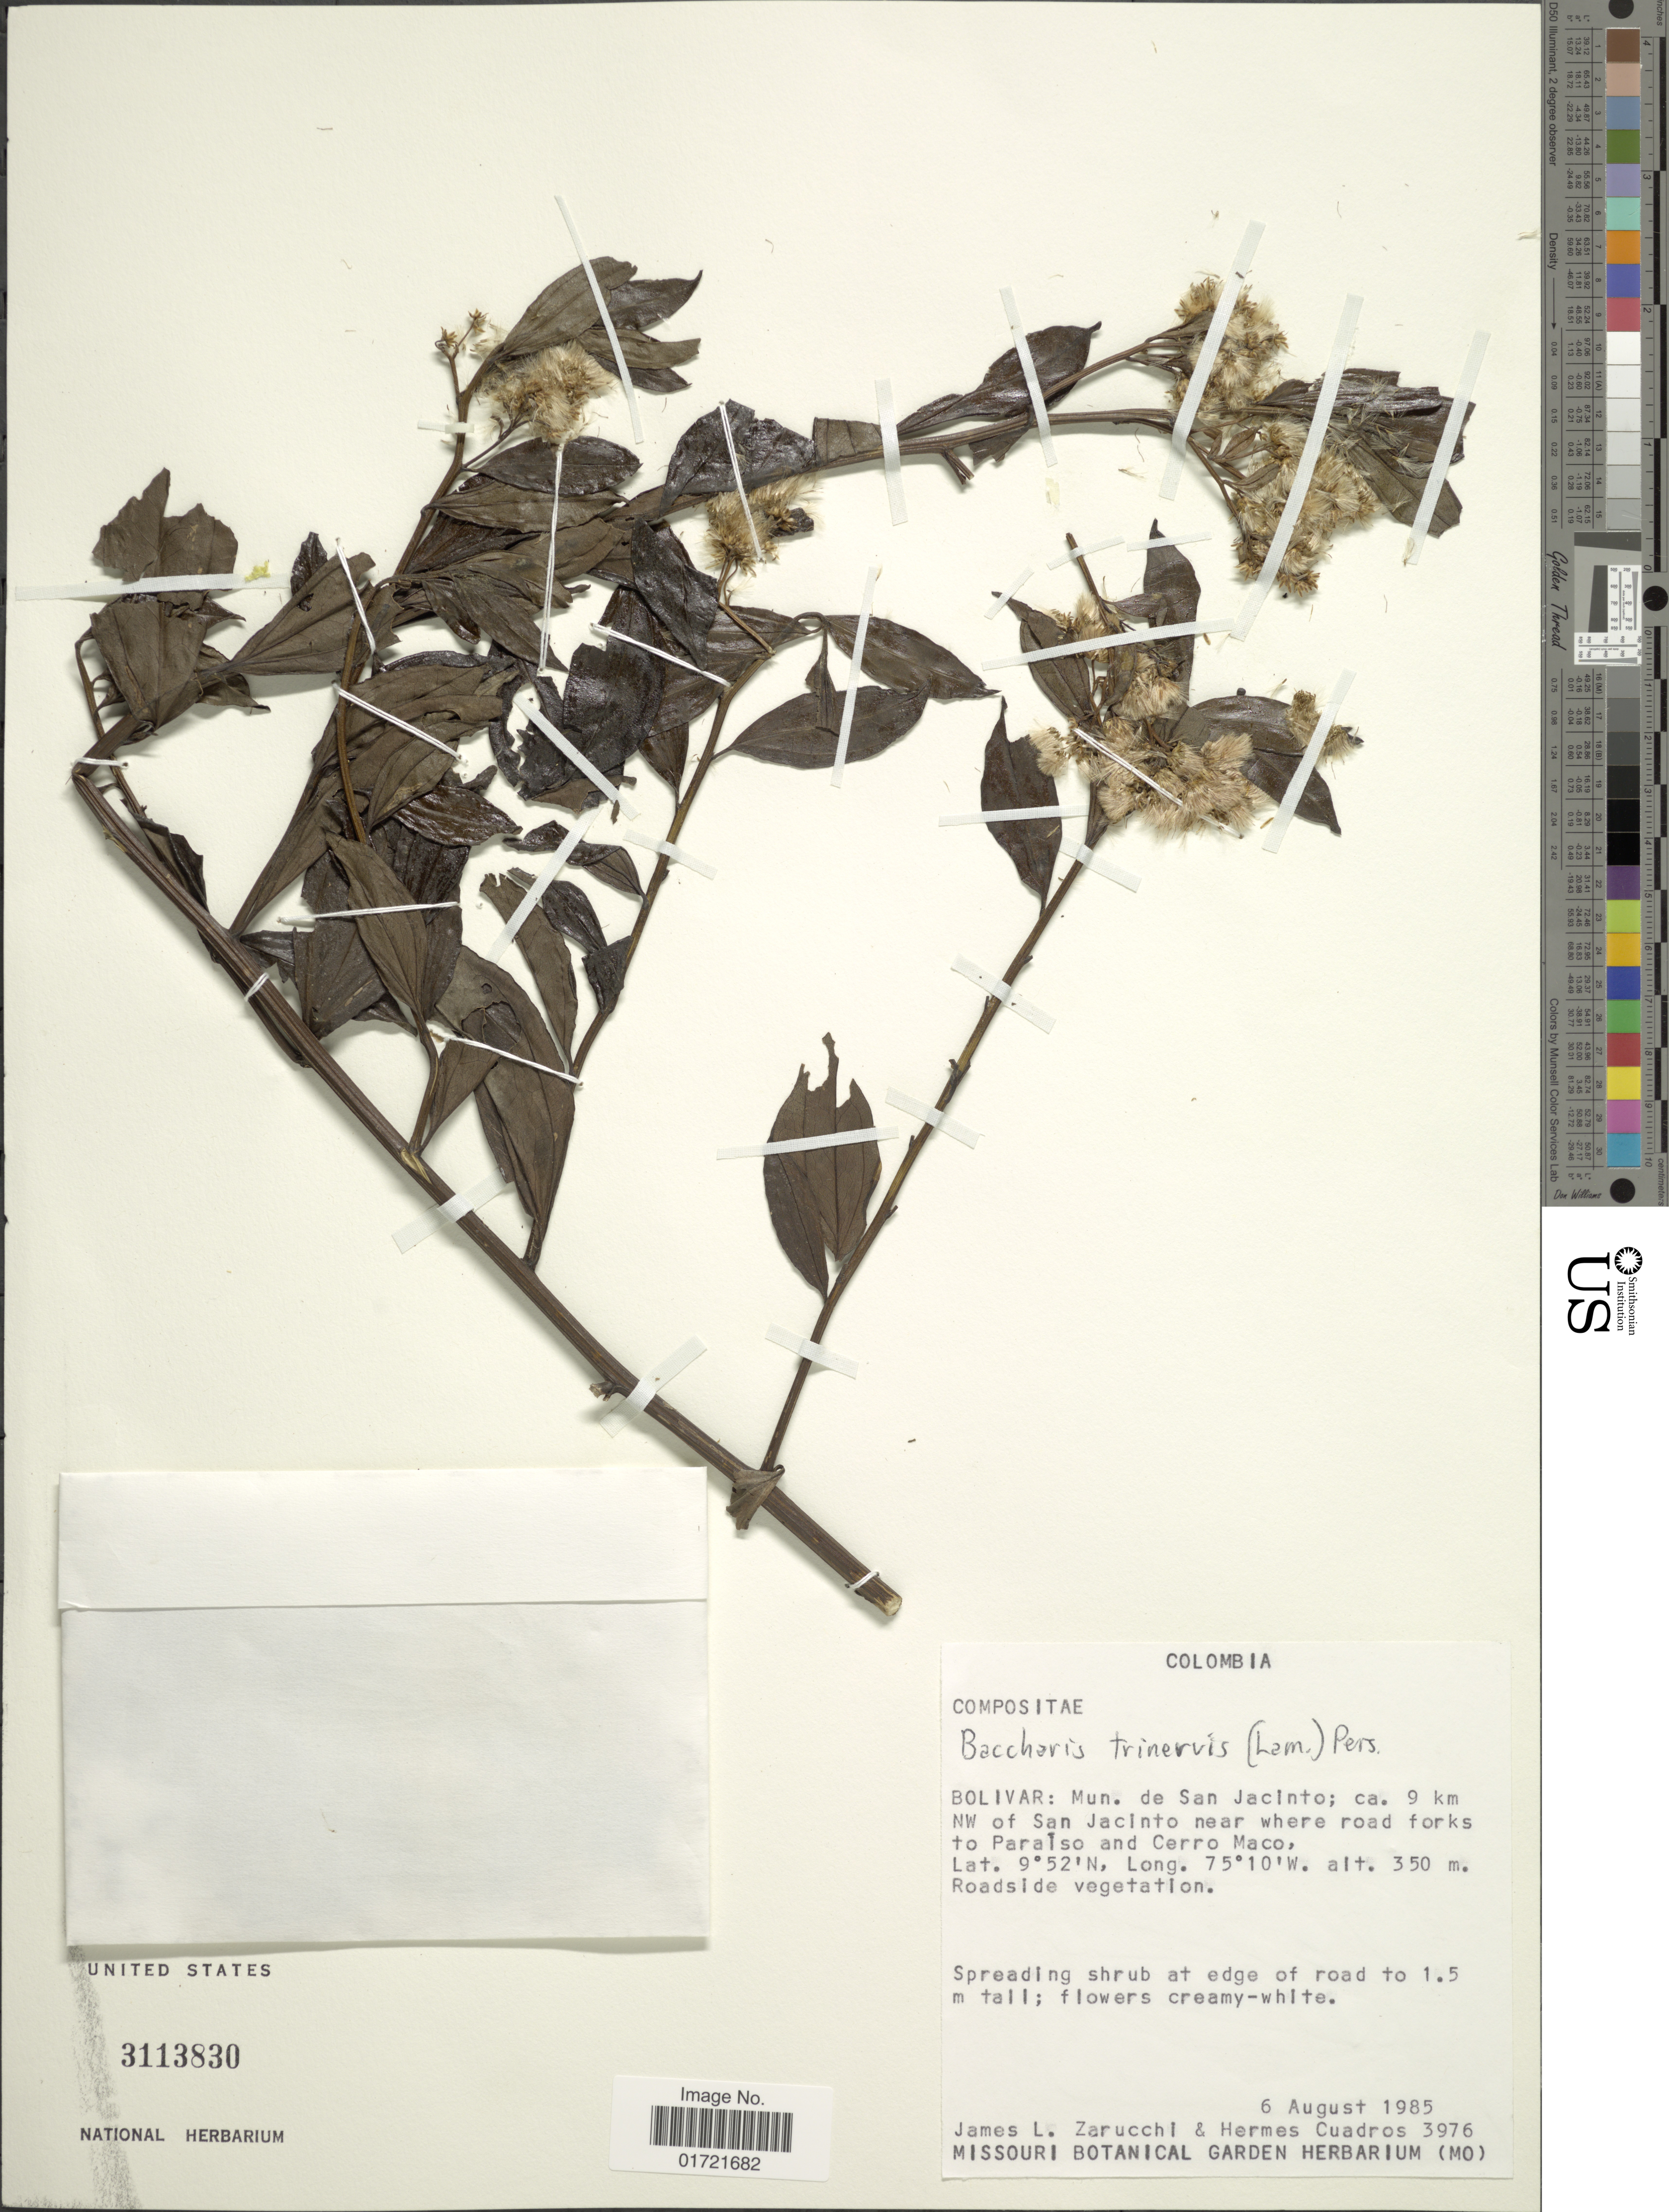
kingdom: Plantae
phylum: Tracheophyta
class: Magnoliopsida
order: Asterales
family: Asteraceae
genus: Baccharis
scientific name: Baccharis trinervis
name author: (Lam.) Pers.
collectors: J. L. Zarucchi & H. Cuadros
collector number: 3976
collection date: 1985-08-06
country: Colombia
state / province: Bolívar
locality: Bolivar: Mun. de San Jacinto; 9 km NW of San Jacinto near where road forks to Paraiso and Cerro Maco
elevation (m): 350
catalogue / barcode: US 3113830